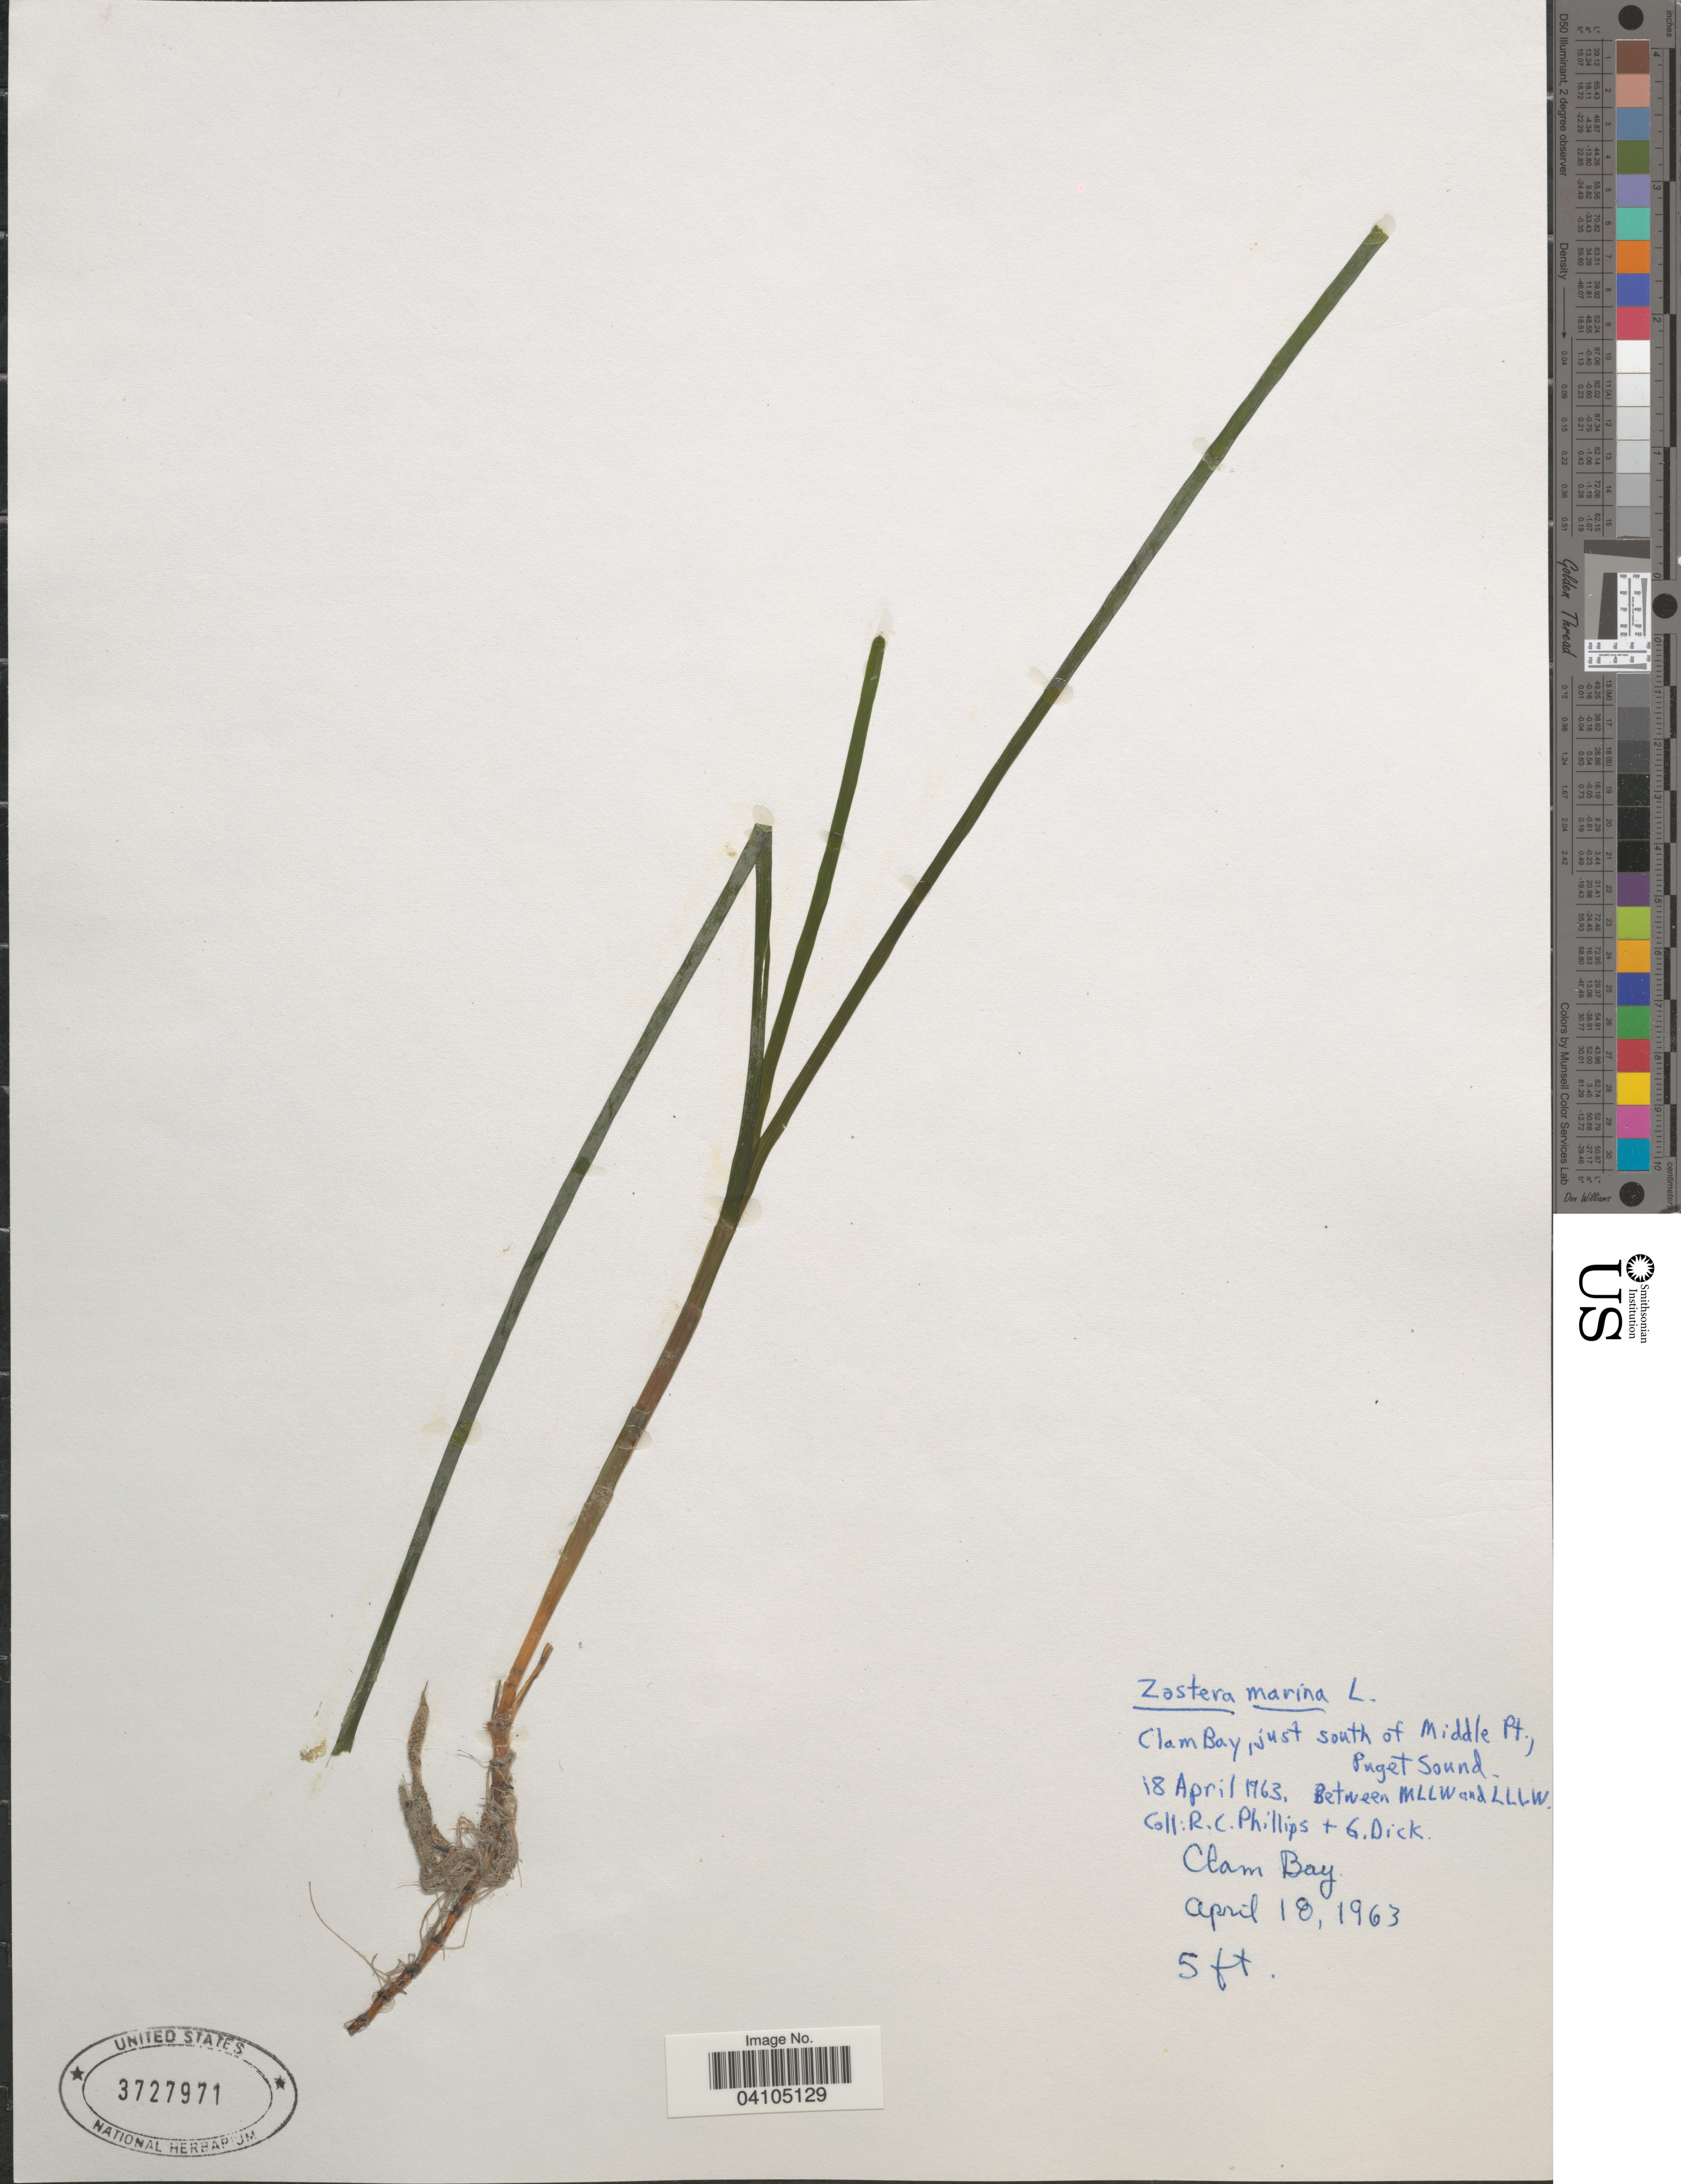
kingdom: Plantae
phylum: Tracheophyta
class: Liliopsida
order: Alismatales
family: Zosteraceae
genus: Zostera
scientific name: Zostera marina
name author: L.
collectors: R. C. Phillips & G. Dick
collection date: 1963-04-18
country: United States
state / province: Washington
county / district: King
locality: Clam Bay, just south of Middle Pt., Puget Sound.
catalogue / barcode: US 3727971